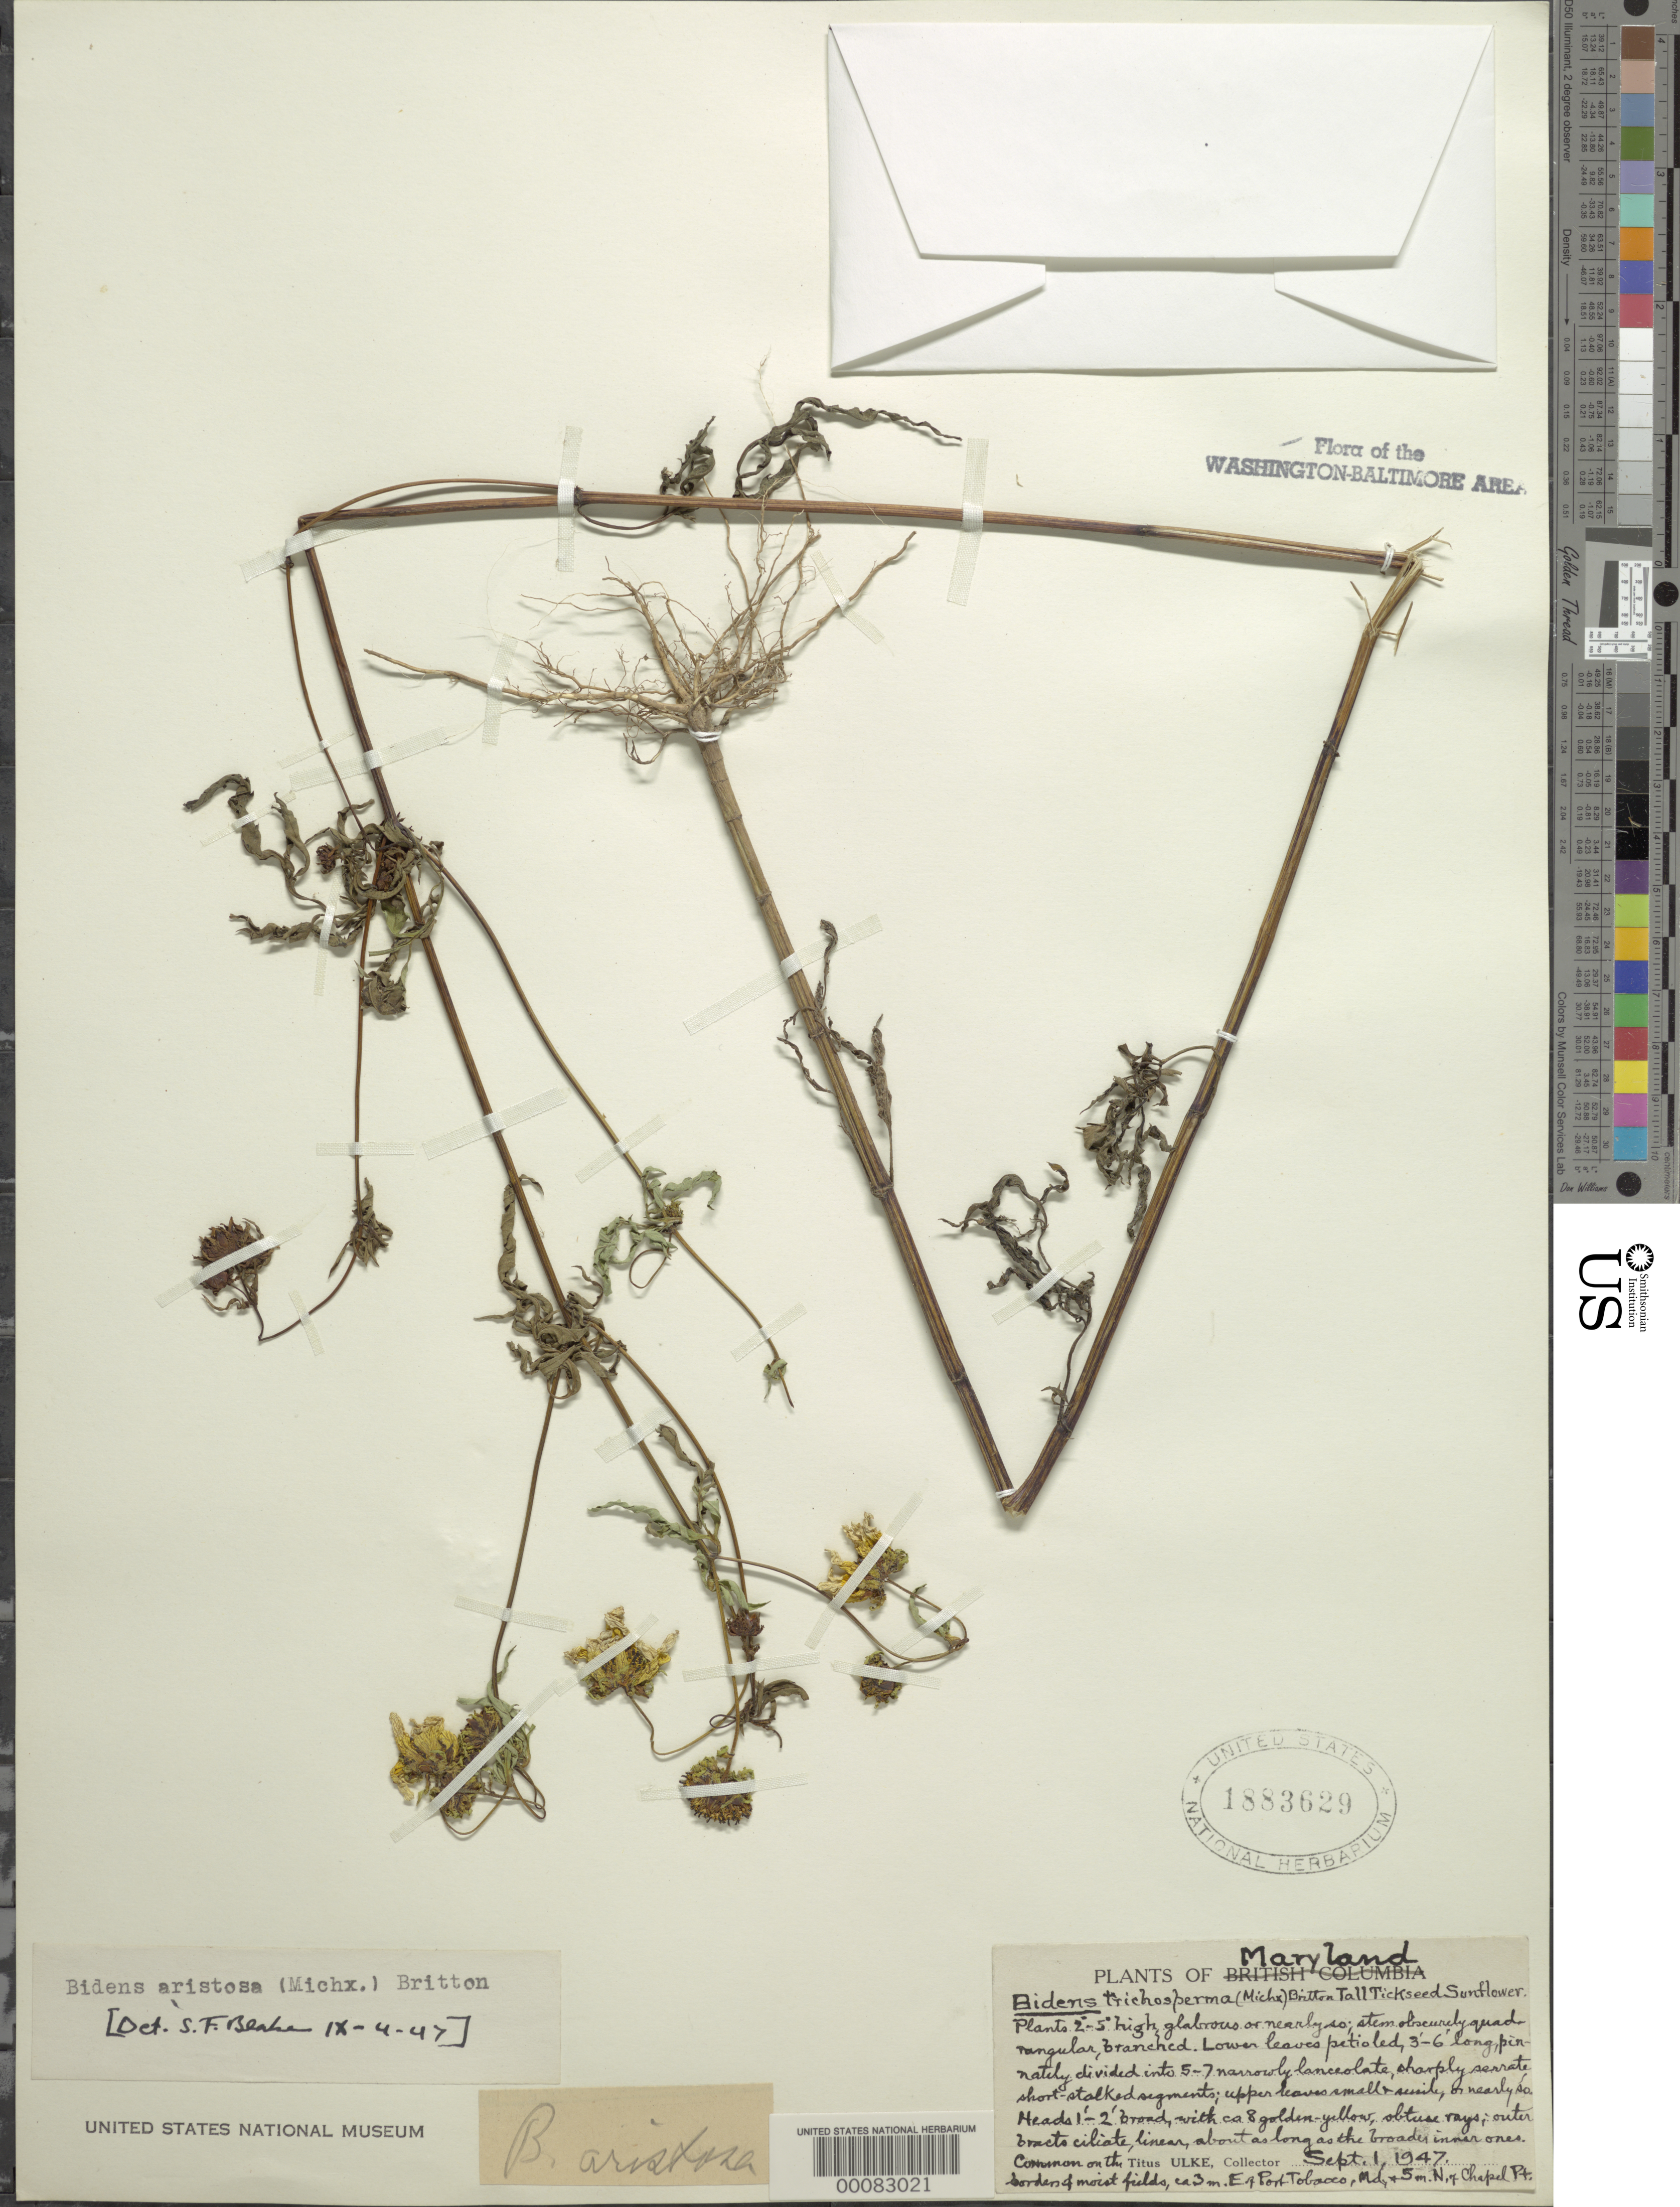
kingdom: Plantae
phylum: Tracheophyta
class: Magnoliopsida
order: Asterales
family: Asteraceae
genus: Bidens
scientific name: Bidens aristosa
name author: (Michx.) Britton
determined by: Blake, Sydney F.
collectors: T. Ulke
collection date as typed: -1 Sep 1947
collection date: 1947-09-01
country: United States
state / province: Maryland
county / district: Charles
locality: East of Port Tobacco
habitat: Border of moist fields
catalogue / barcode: US 1883629